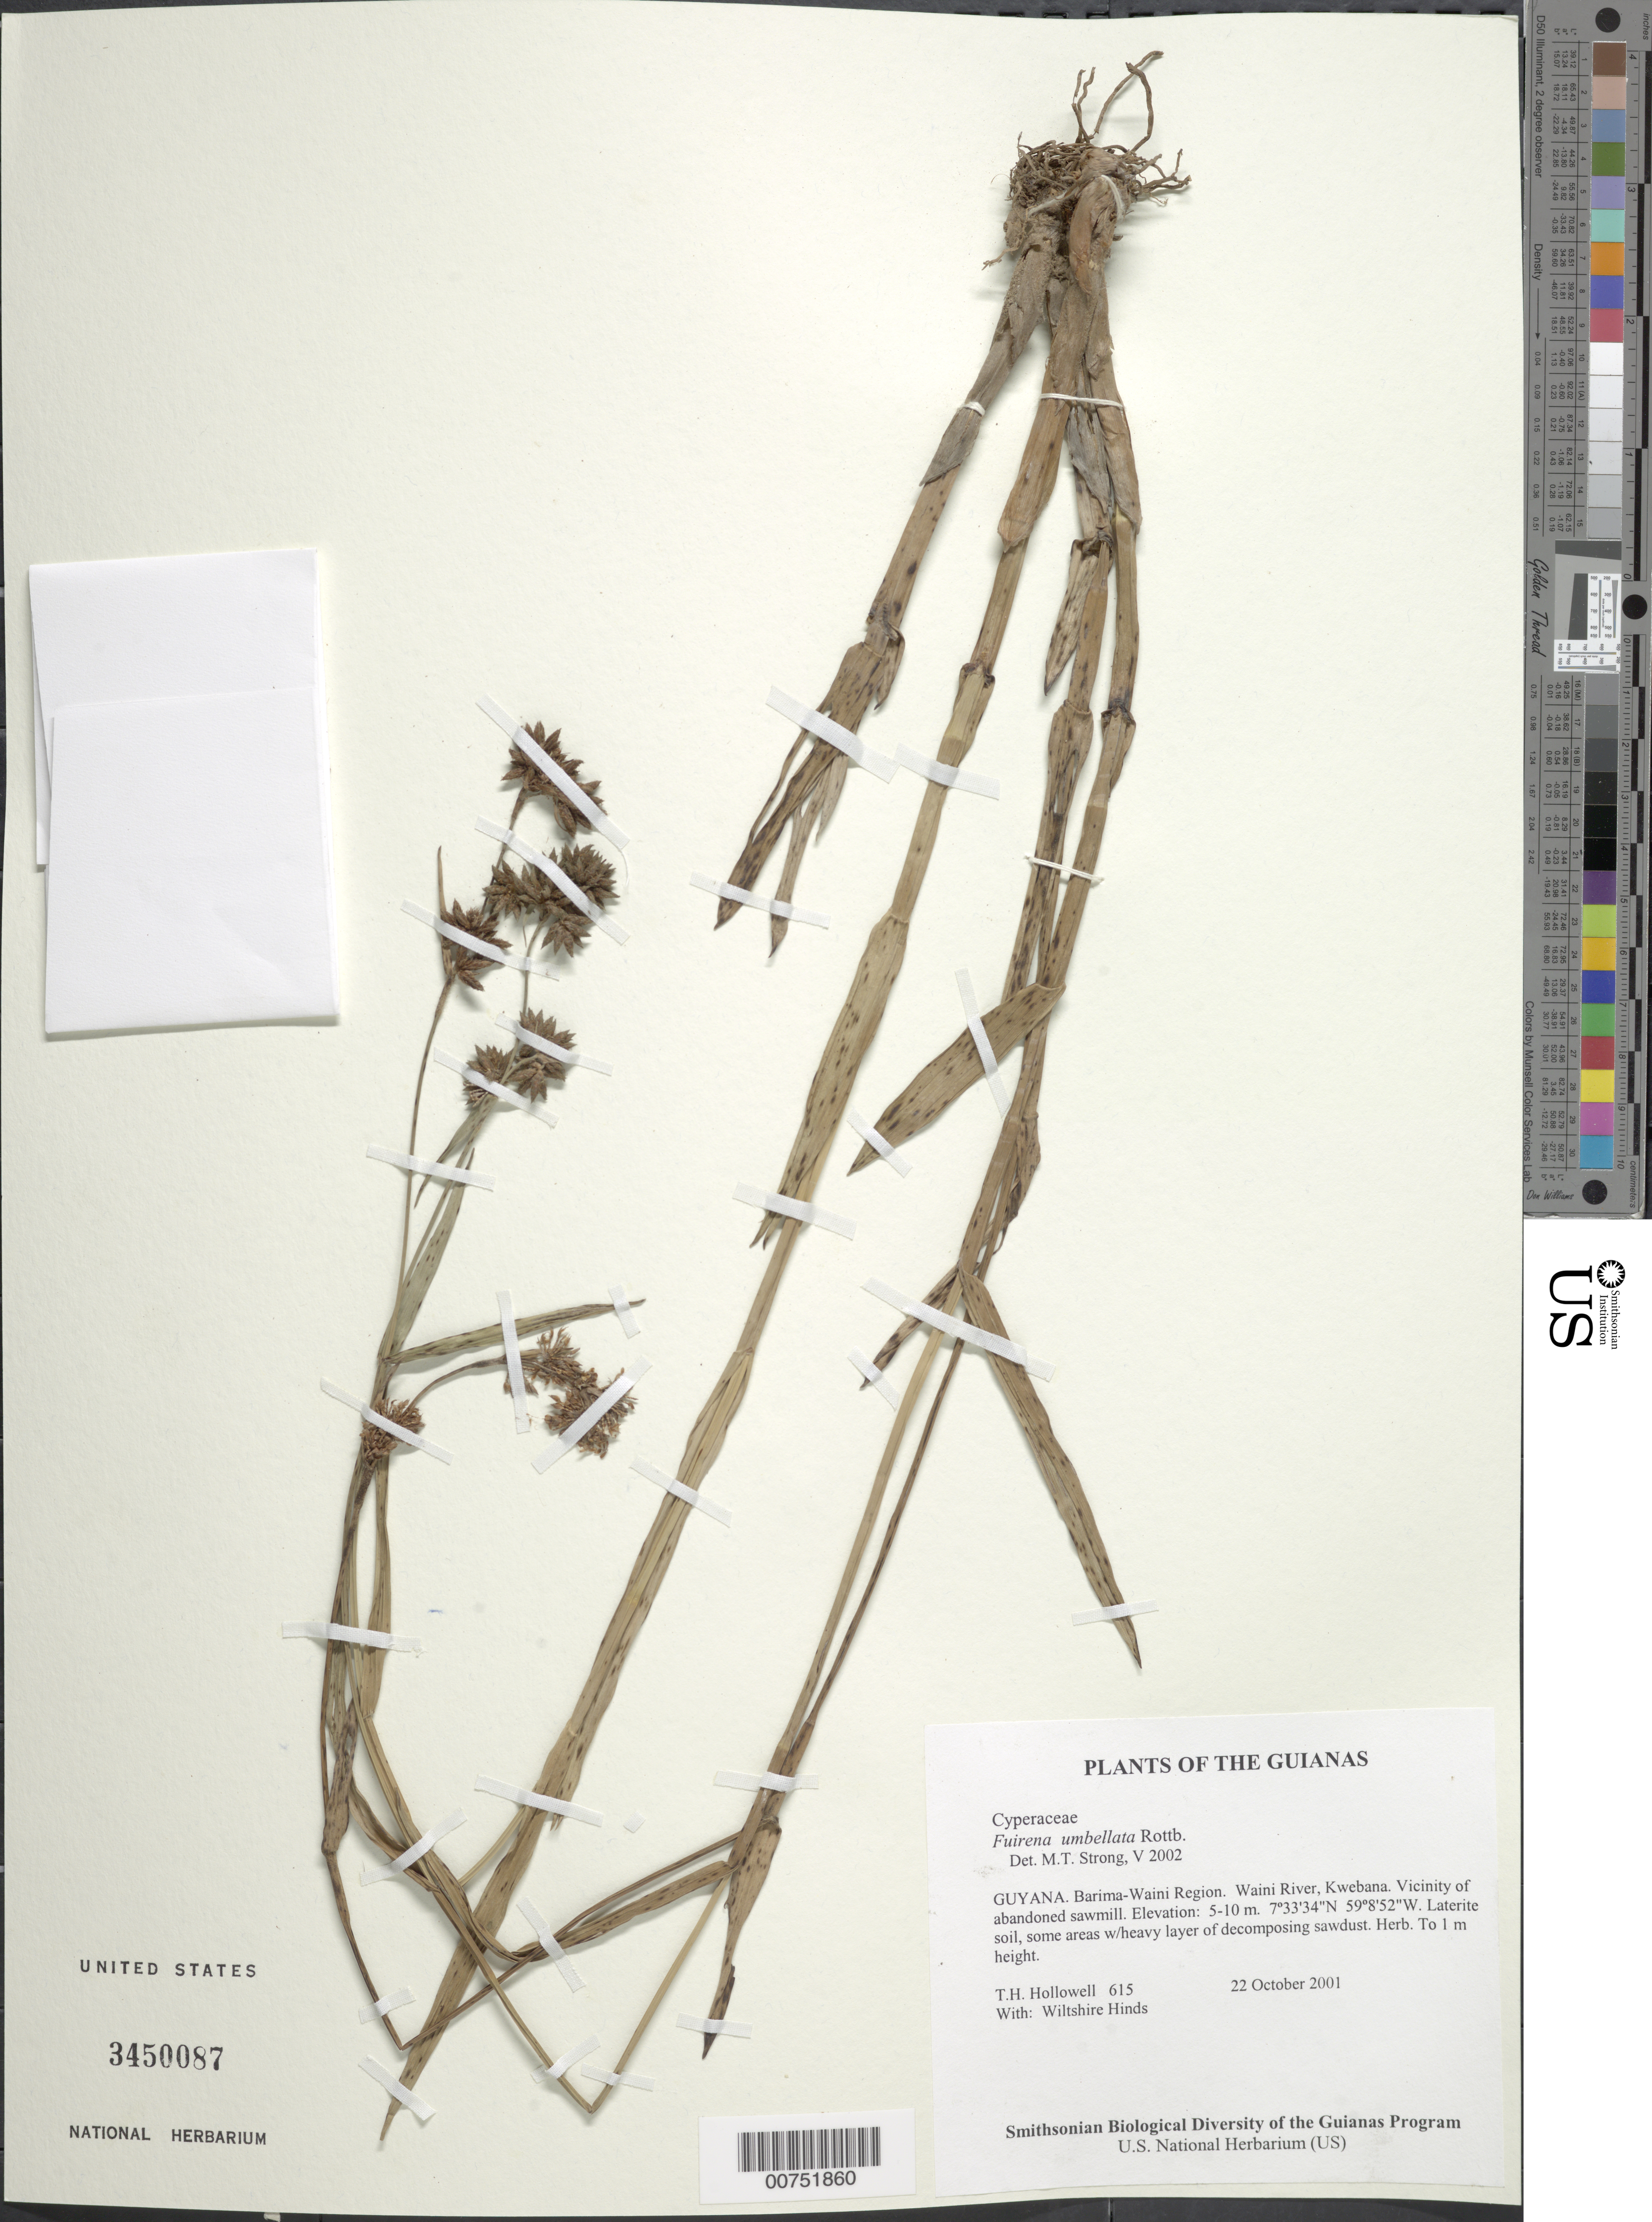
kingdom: Plantae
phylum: Tracheophyta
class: Liliopsida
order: Poales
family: Cyperaceae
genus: Fuirena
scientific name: Fuirena umbellata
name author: Rottb.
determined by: Strong, M. T., (US), Smithsonian Institution - National Museum of Natural History (UNITED STATES)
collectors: T. Hollowell & W. Hinds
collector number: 615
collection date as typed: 22 October 2001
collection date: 2001-10-22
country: Guyana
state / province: Barima-Waini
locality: Waini River, Kwebana. Vicinity of abandoned sawmill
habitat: Laterite soil, some areas w/heavy layer of decomposing sawdust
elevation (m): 5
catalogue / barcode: US 3450087